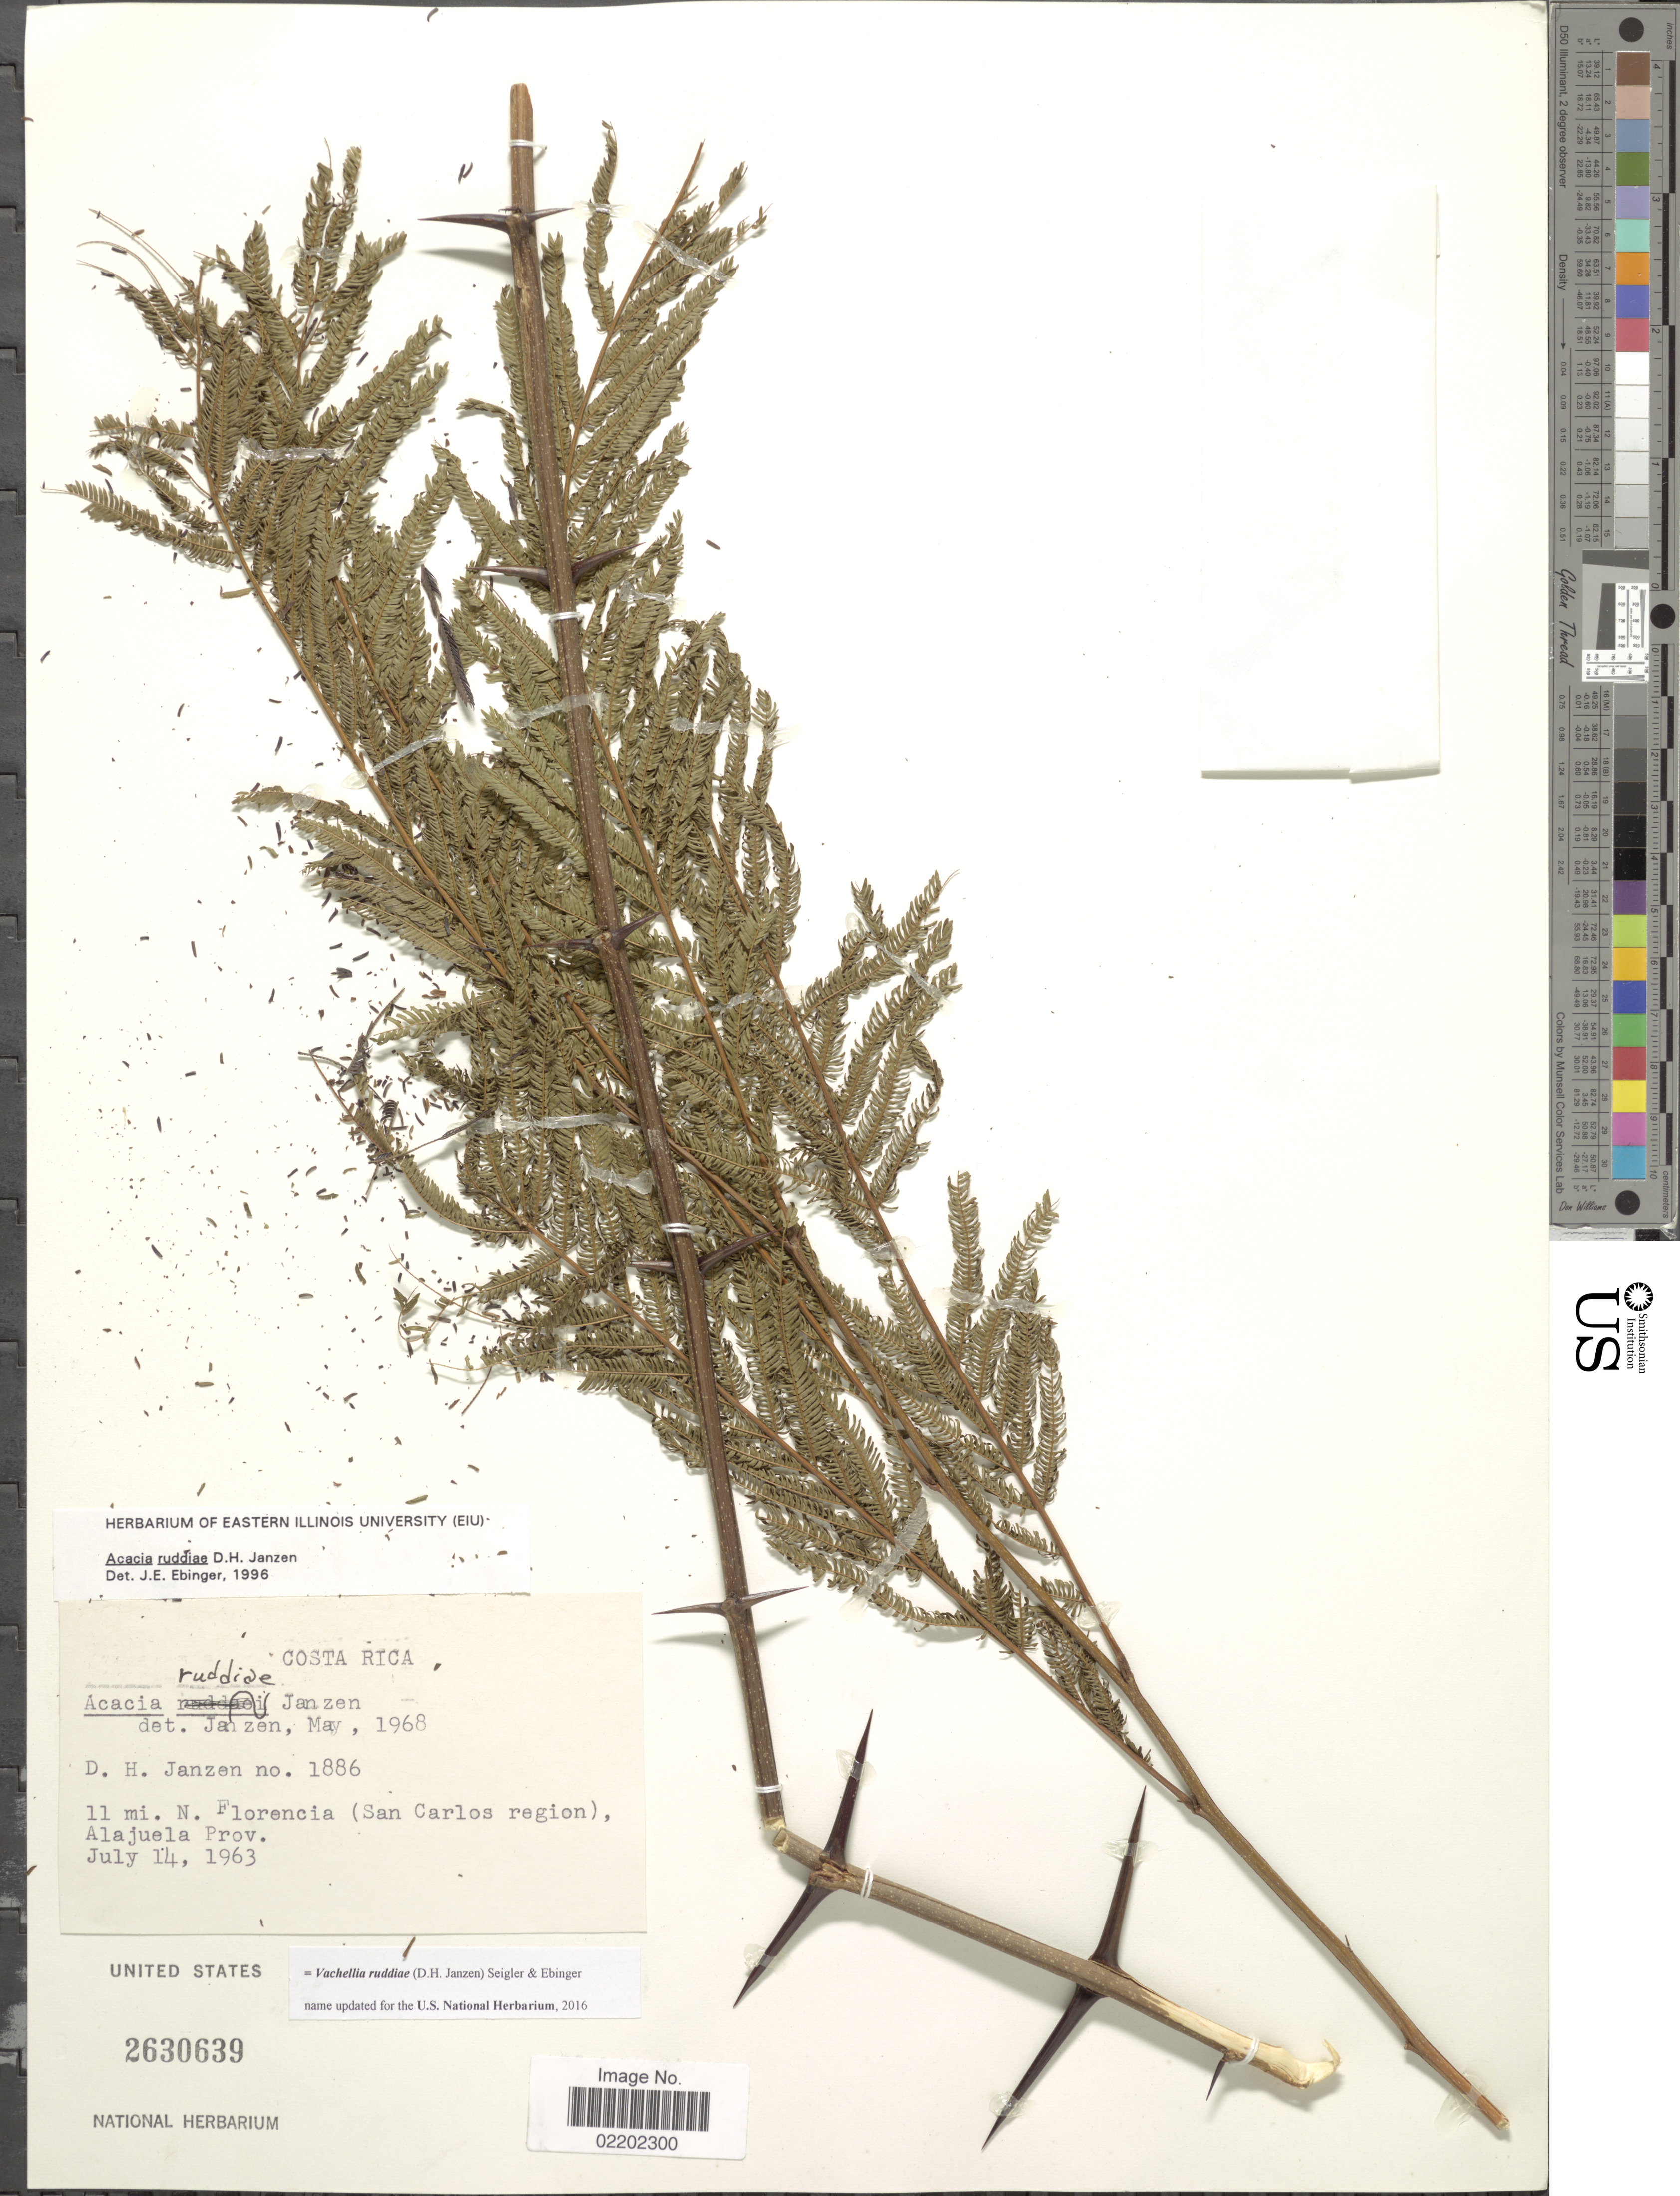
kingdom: Plantae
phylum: Tracheophyta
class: Magnoliopsida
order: Fabales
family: Fabaceae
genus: Vachellia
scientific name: Vachellia ruddiae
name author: (D.H. Janzen) Seigler & Ebinger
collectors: D. Janzen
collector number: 1886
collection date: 1963-07-14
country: Costa Rica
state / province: Alajuela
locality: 11 mi N florencia (San Carlos region)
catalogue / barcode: US 2630639